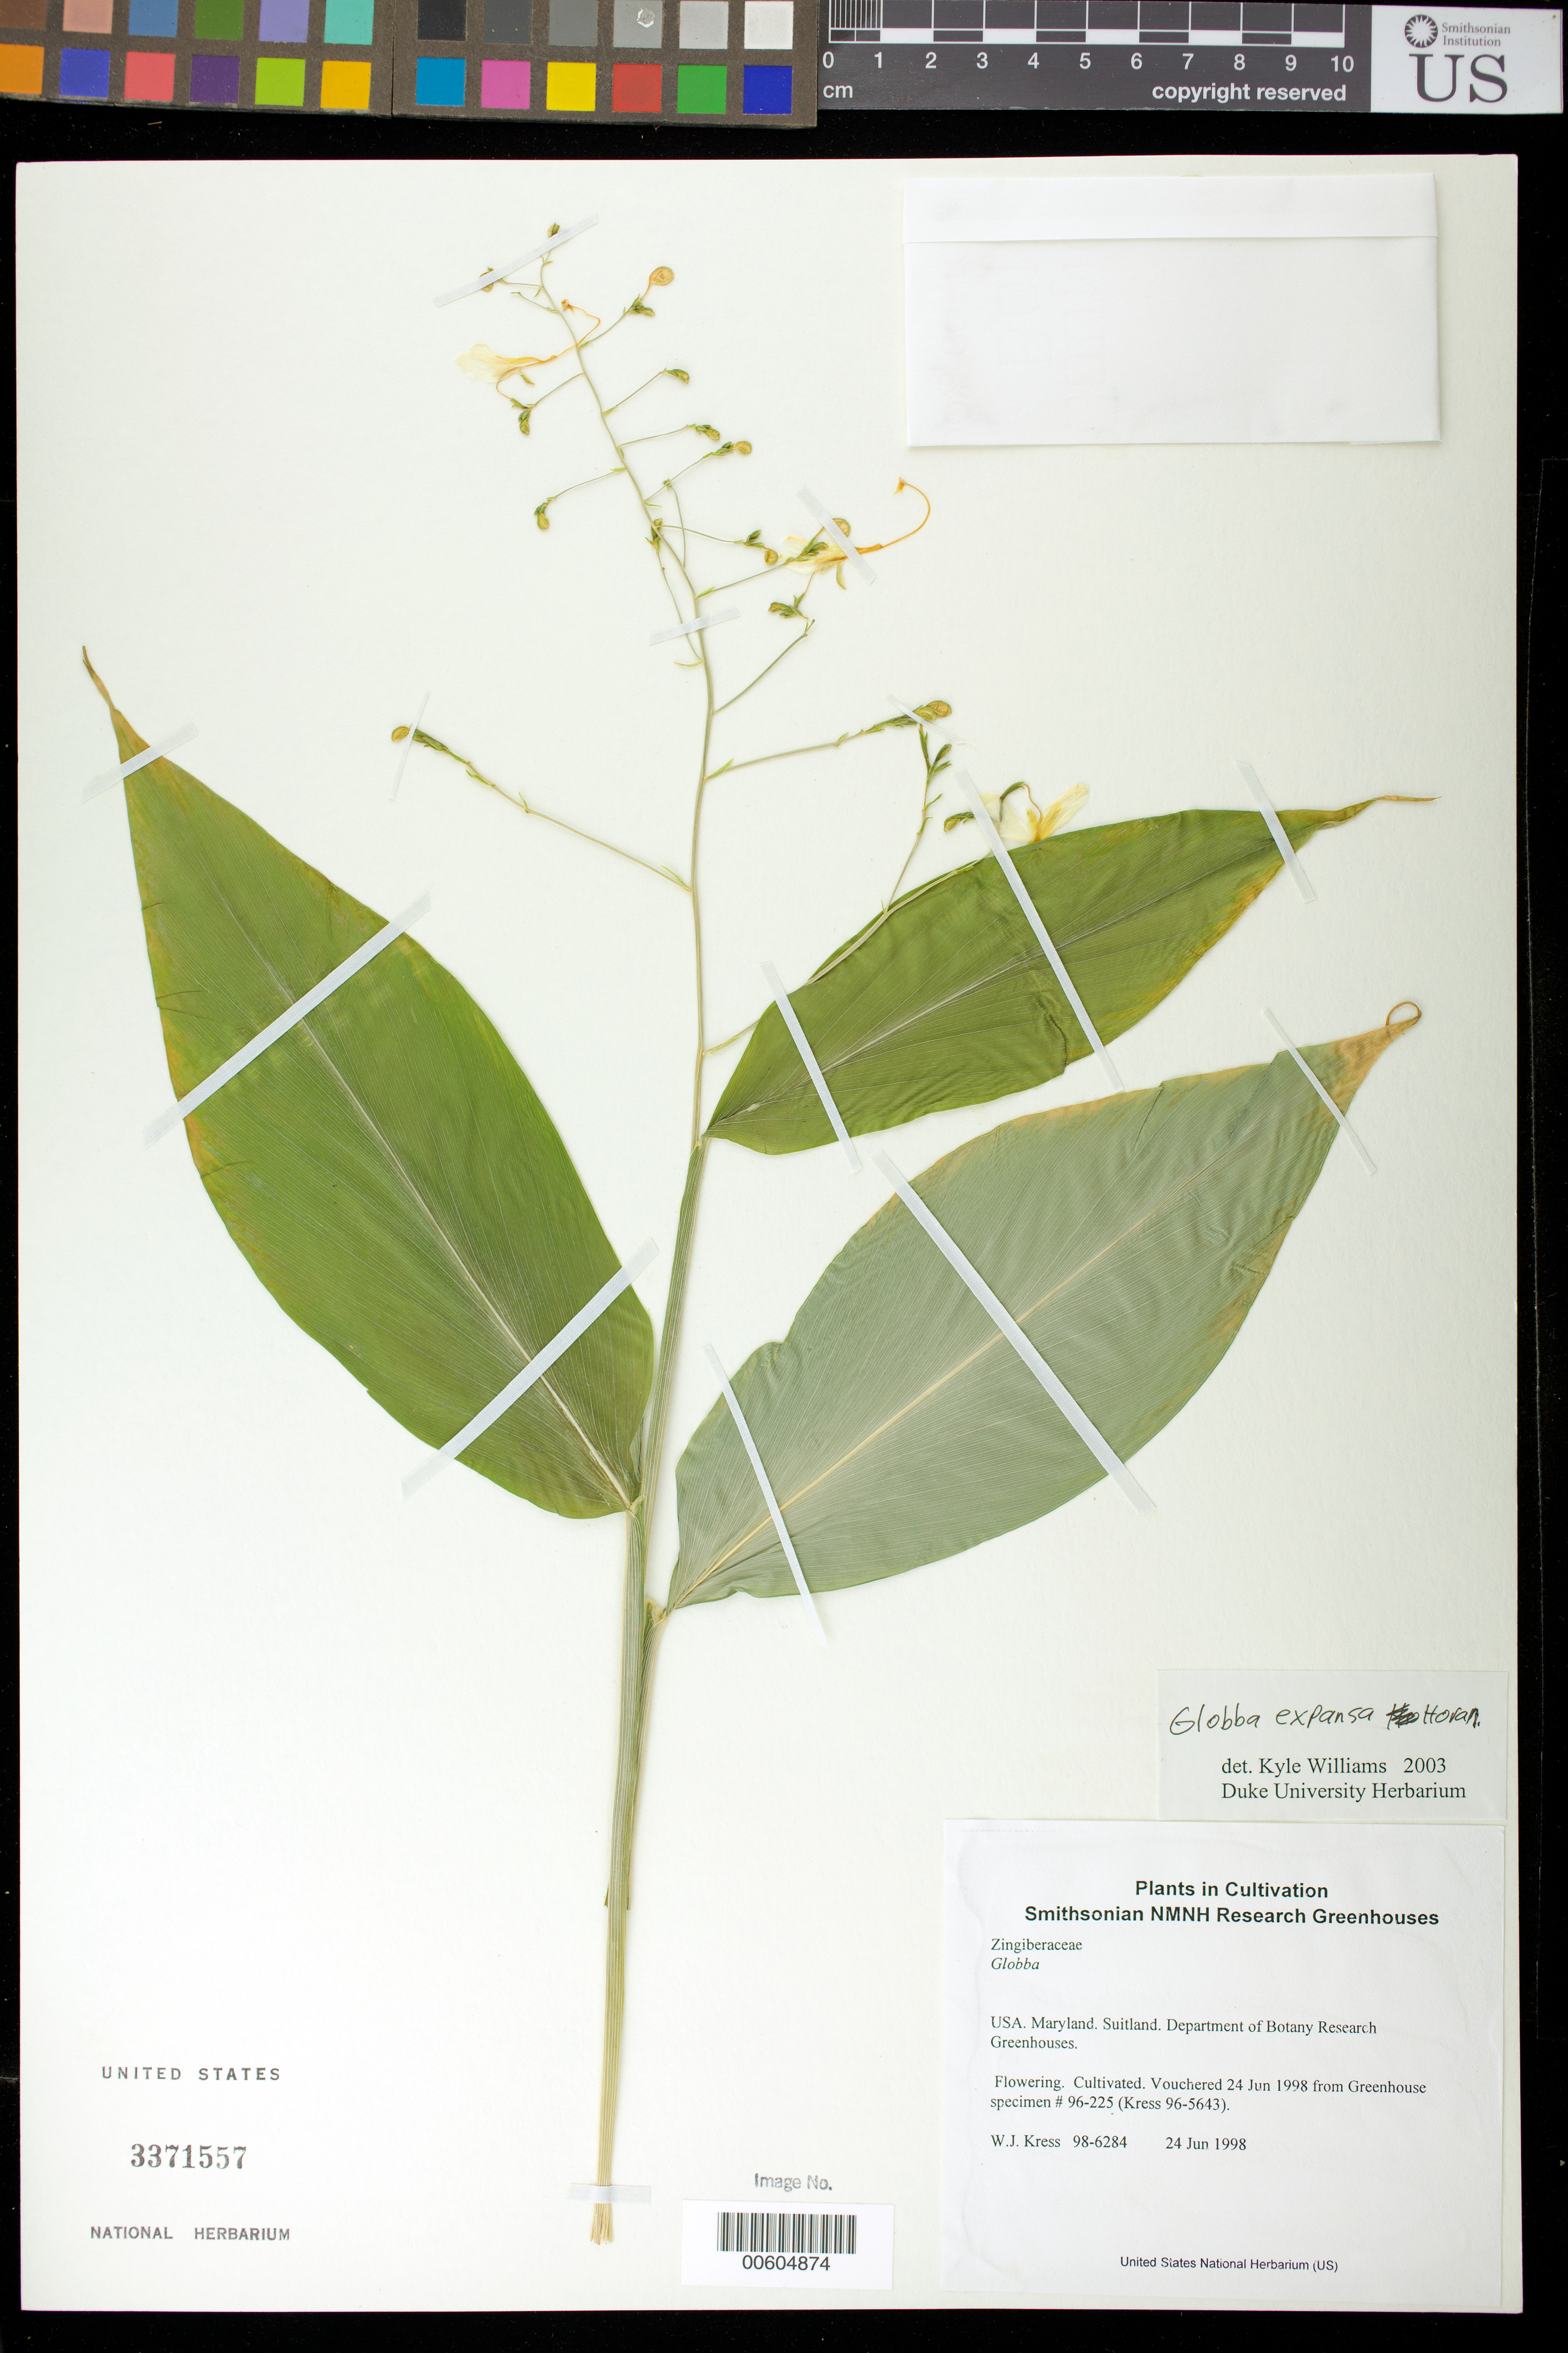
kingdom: Plantae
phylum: Tracheophyta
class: Liliopsida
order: Zingiberales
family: Zingiberaceae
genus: Globba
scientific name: Globba expansa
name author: Wall.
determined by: Williams, K. J.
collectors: W. J. Kress & M. Bordelon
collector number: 98-6284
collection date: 1998-06-24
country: United States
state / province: Maryland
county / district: Prince George's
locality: NMNH Botany Research Greenhouses. Suitland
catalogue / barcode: US 3371557